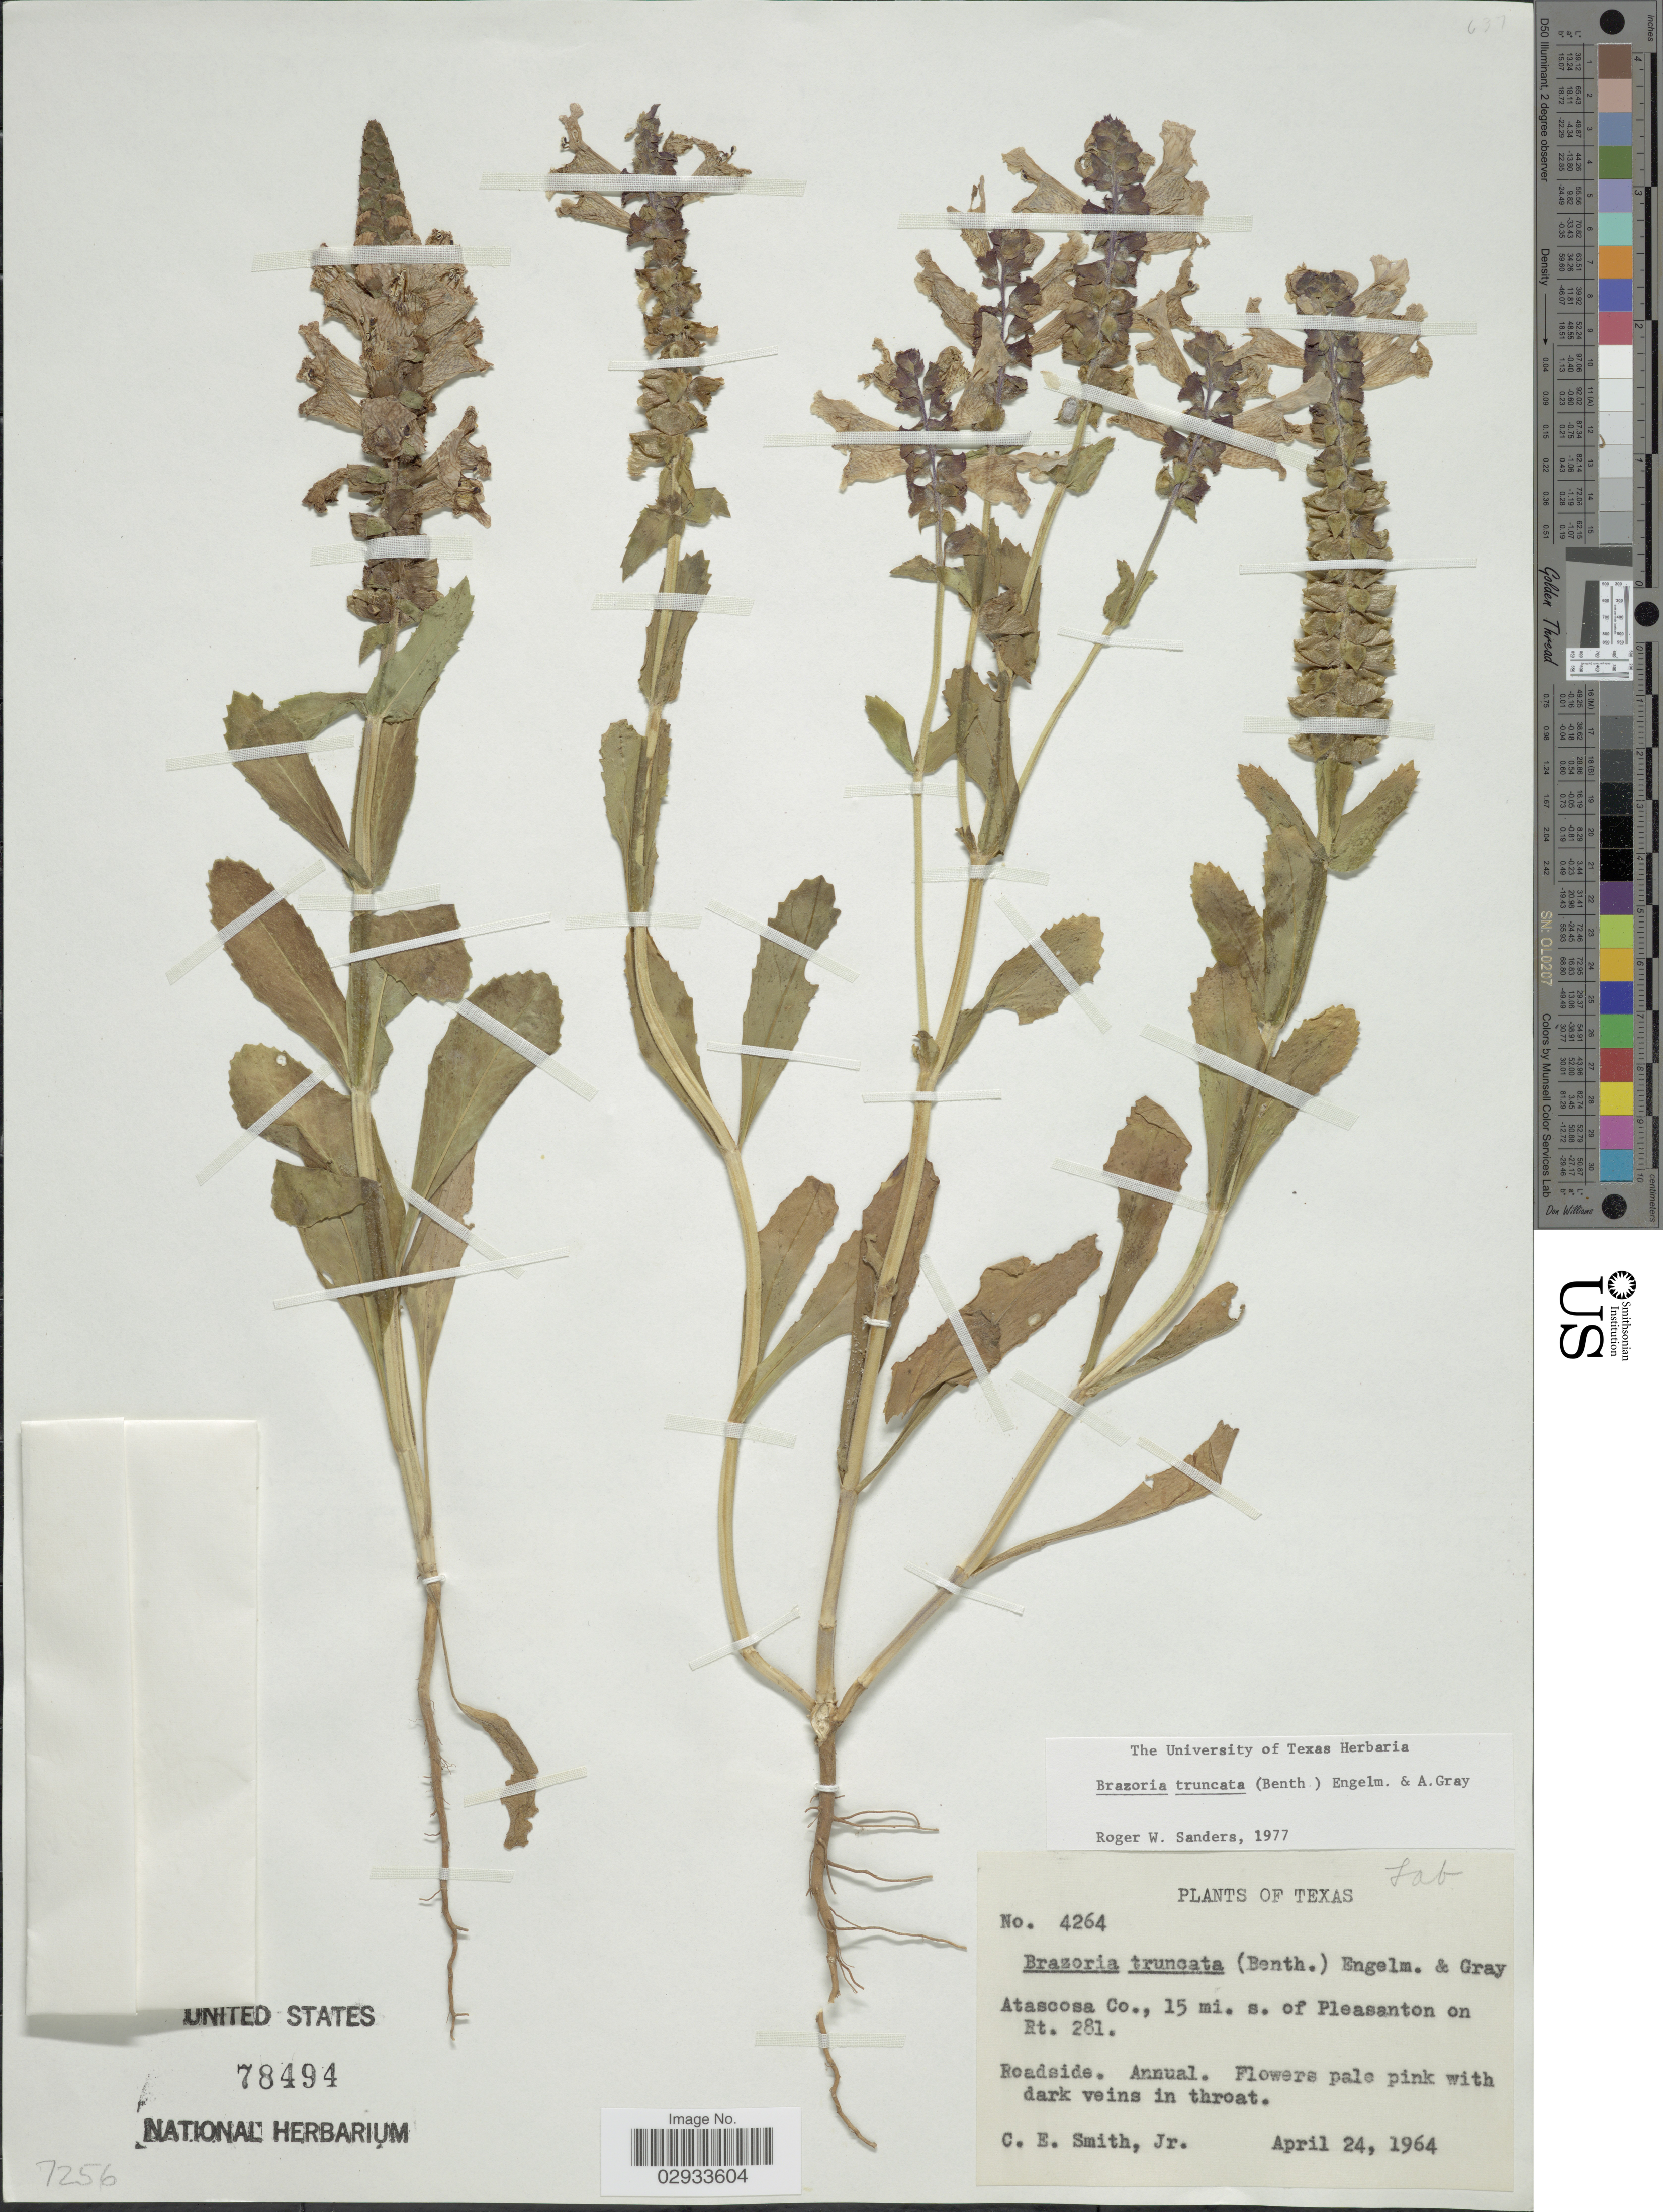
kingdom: Plantae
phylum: Tracheophyta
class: Magnoliopsida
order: Lamiales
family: Lamiaceae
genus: Brazoria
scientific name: Brazoria truncata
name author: (Benth.) Engelm. & A. Gray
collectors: C. E. Smith Jr.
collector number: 4264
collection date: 1964-04-24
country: United States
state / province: Texas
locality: Atascosa Co., 15 mi. s. of Pleasanton on Rt. 281.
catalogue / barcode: US 78494